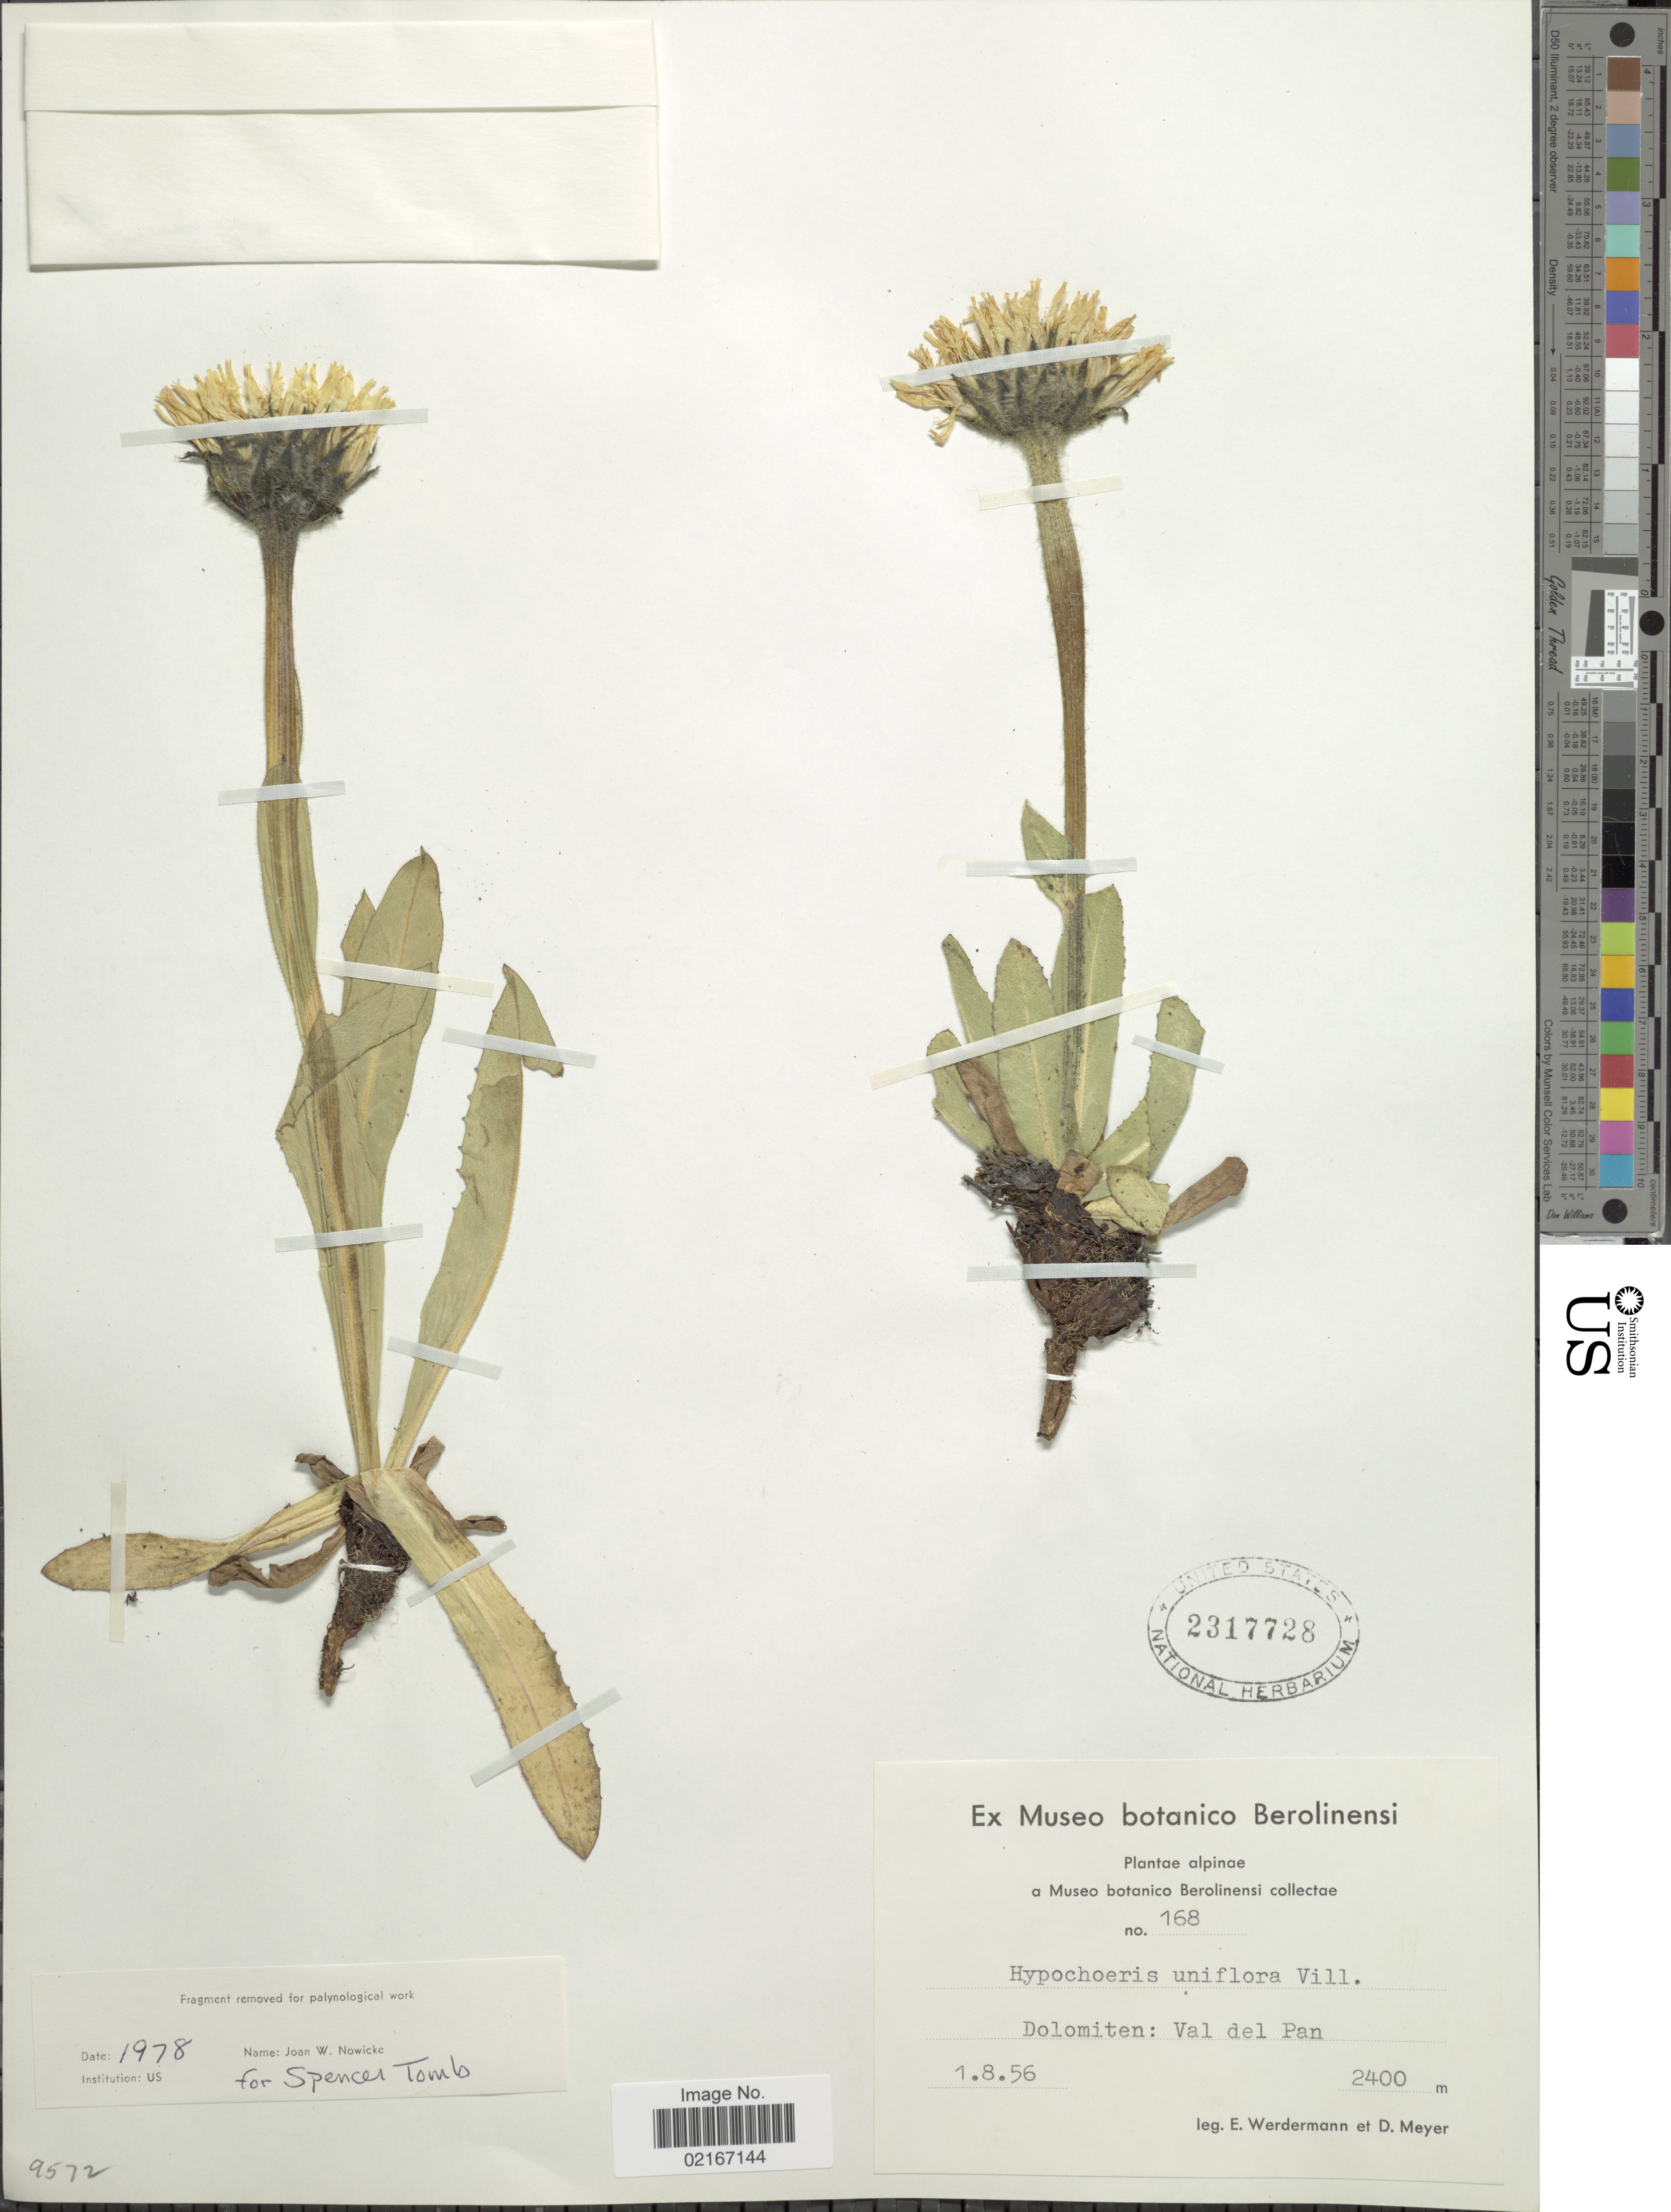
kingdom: Plantae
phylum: Tracheophyta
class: Magnoliopsida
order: Asterales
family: Asteraceae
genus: Hypochaeris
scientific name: Hypochaeris uniflora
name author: Vill.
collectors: E. Werdermann & D. Meyer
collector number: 168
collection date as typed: Transcribed d/m/y: 1/8/56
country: Italy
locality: Alpinae, Dolomiten: Val del Pan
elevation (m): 2400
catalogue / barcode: US 2317728